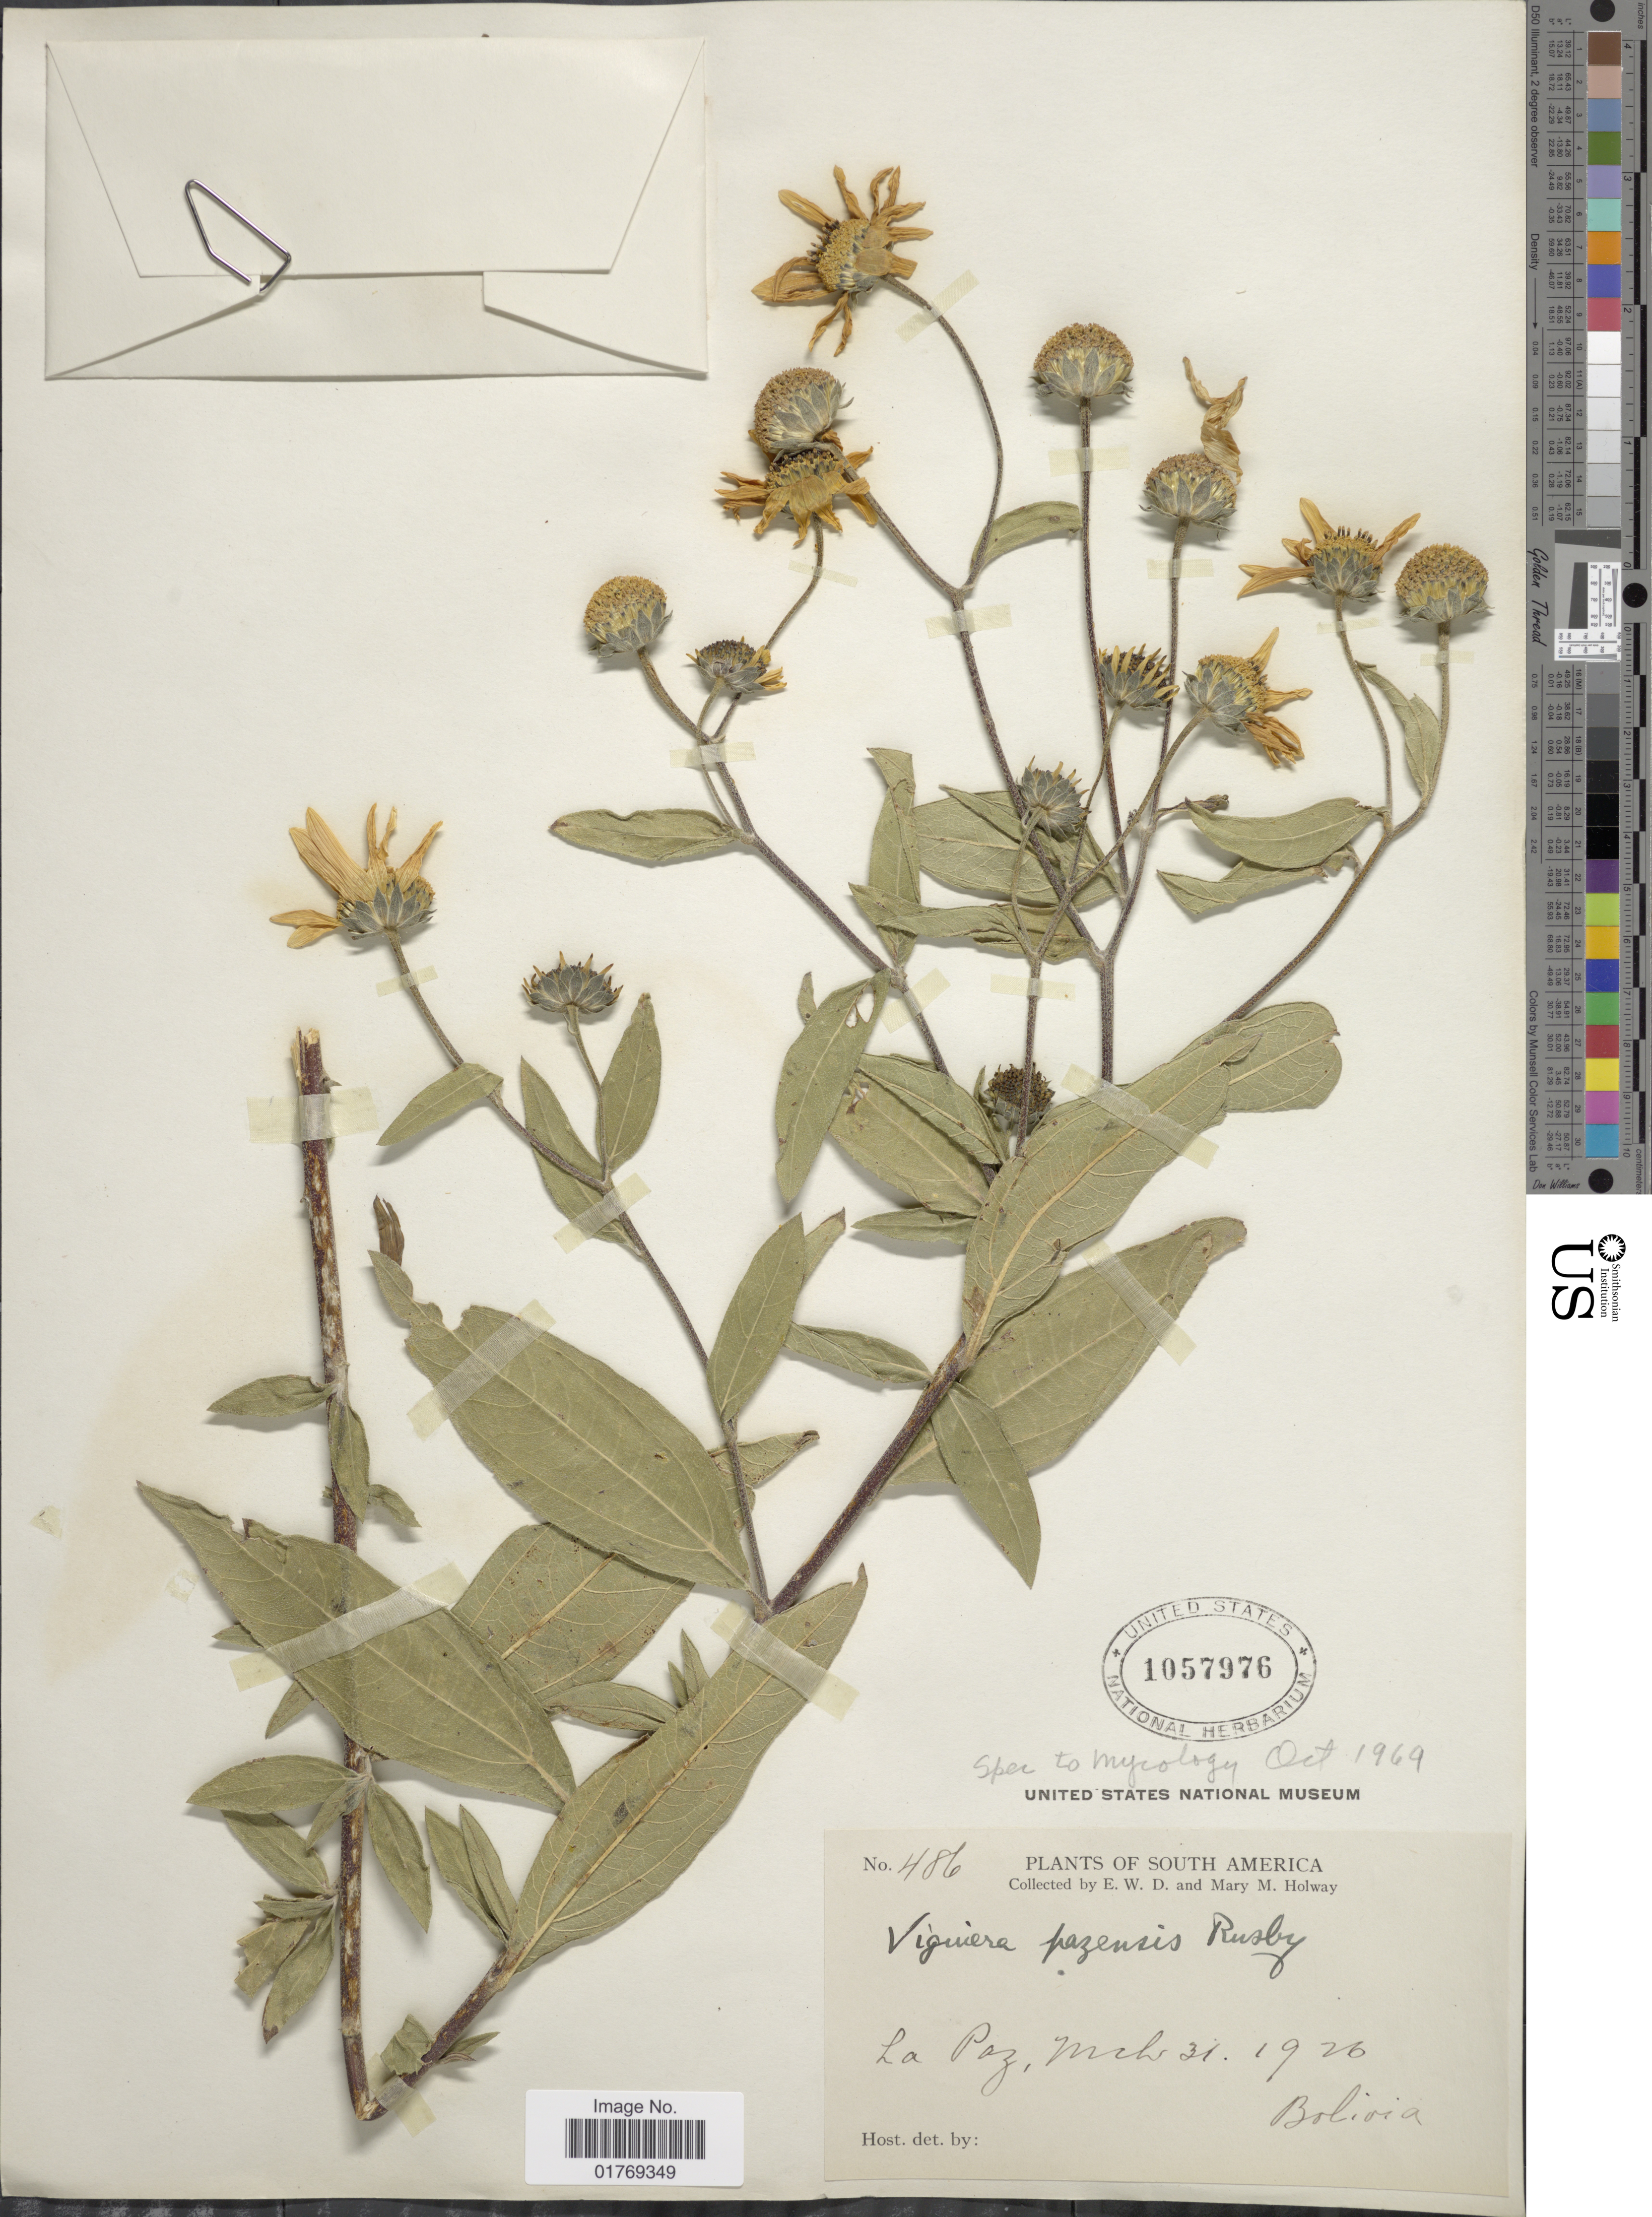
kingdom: Plantae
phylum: Tracheophyta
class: Magnoliopsida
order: Asterales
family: Asteraceae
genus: Viguiera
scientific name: Viguiera sp.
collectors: E. W. D. Holway & M. M. Holway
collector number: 486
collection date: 1926-03-31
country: Bolivia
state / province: La Paz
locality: La Paz, Bolivia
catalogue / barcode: US 1057976